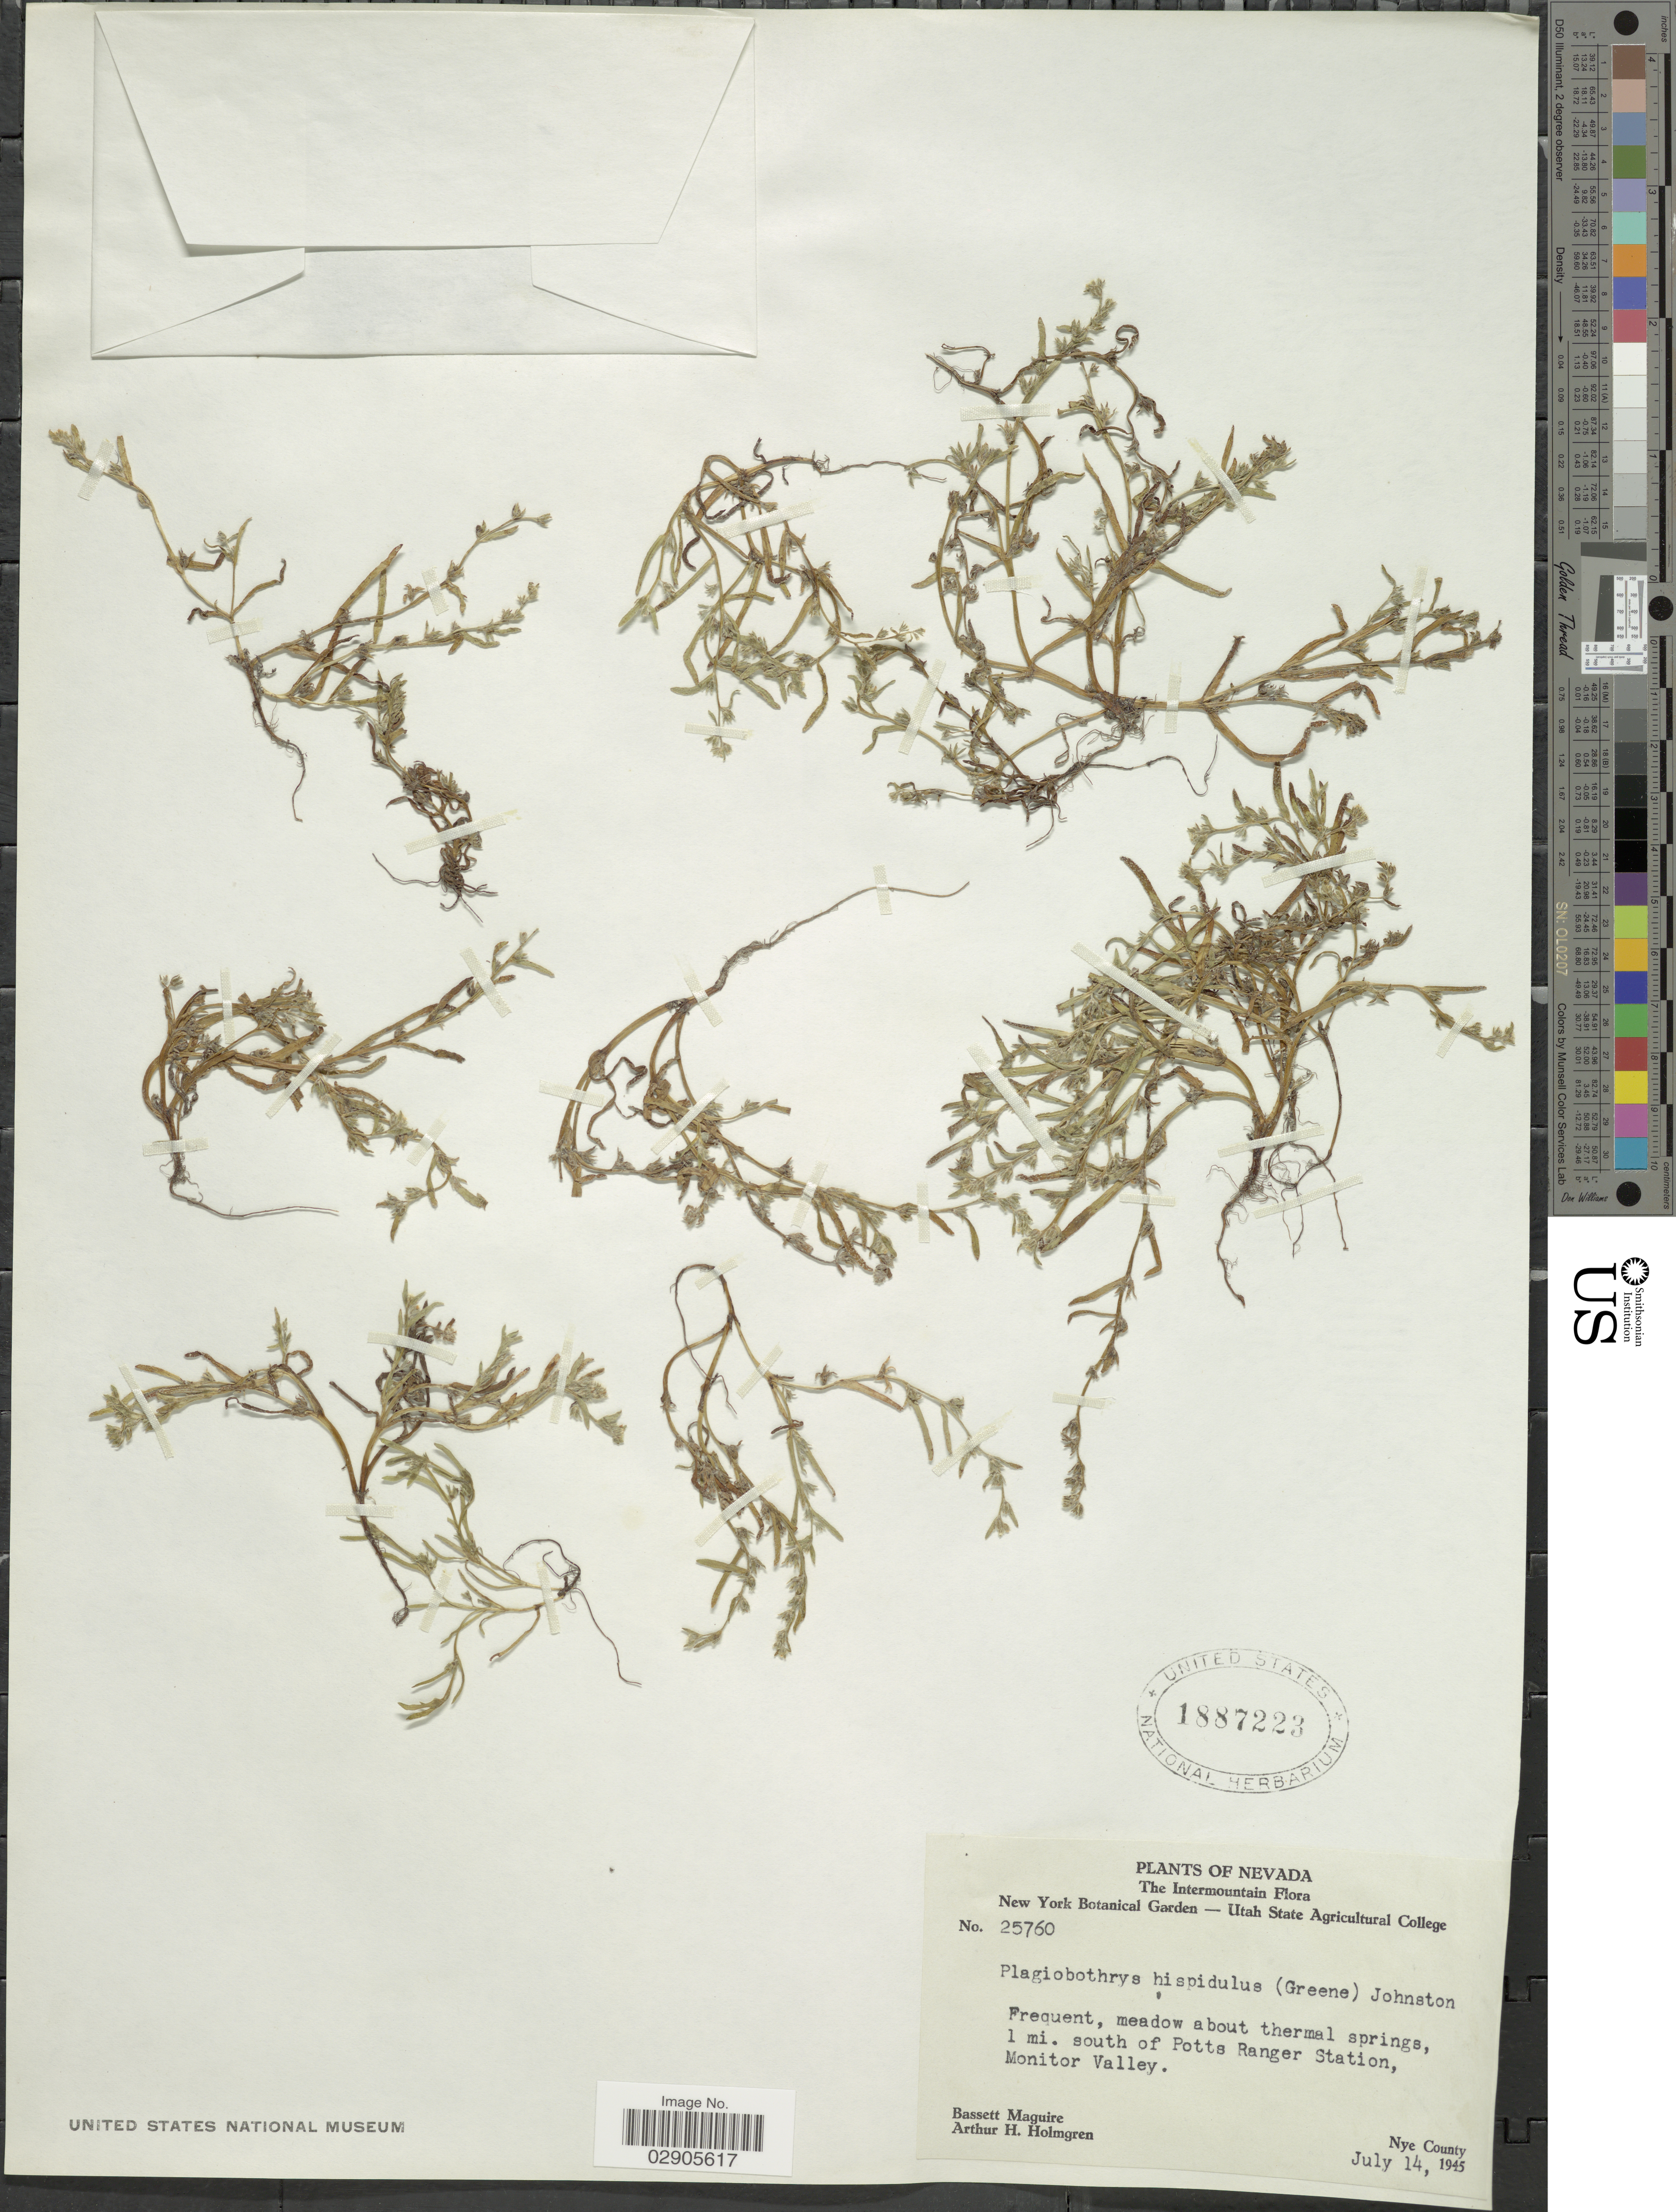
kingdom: Plantae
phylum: Tracheophyta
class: Magnoliopsida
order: Boraginales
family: Boraginaceae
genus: Plagiobothrys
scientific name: Plagiobothrys hispidulus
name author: (Greene) I.M. Johnst.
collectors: B. Maguire & A. H. Holmgren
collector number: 25760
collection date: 1945-07-14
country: United States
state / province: Nevada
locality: The Intermountain. Frequent, meadow about thermal springs, 1 mi. south of Potts Ranger Station, Monitor Valley. Nye County.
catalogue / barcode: US 1887223